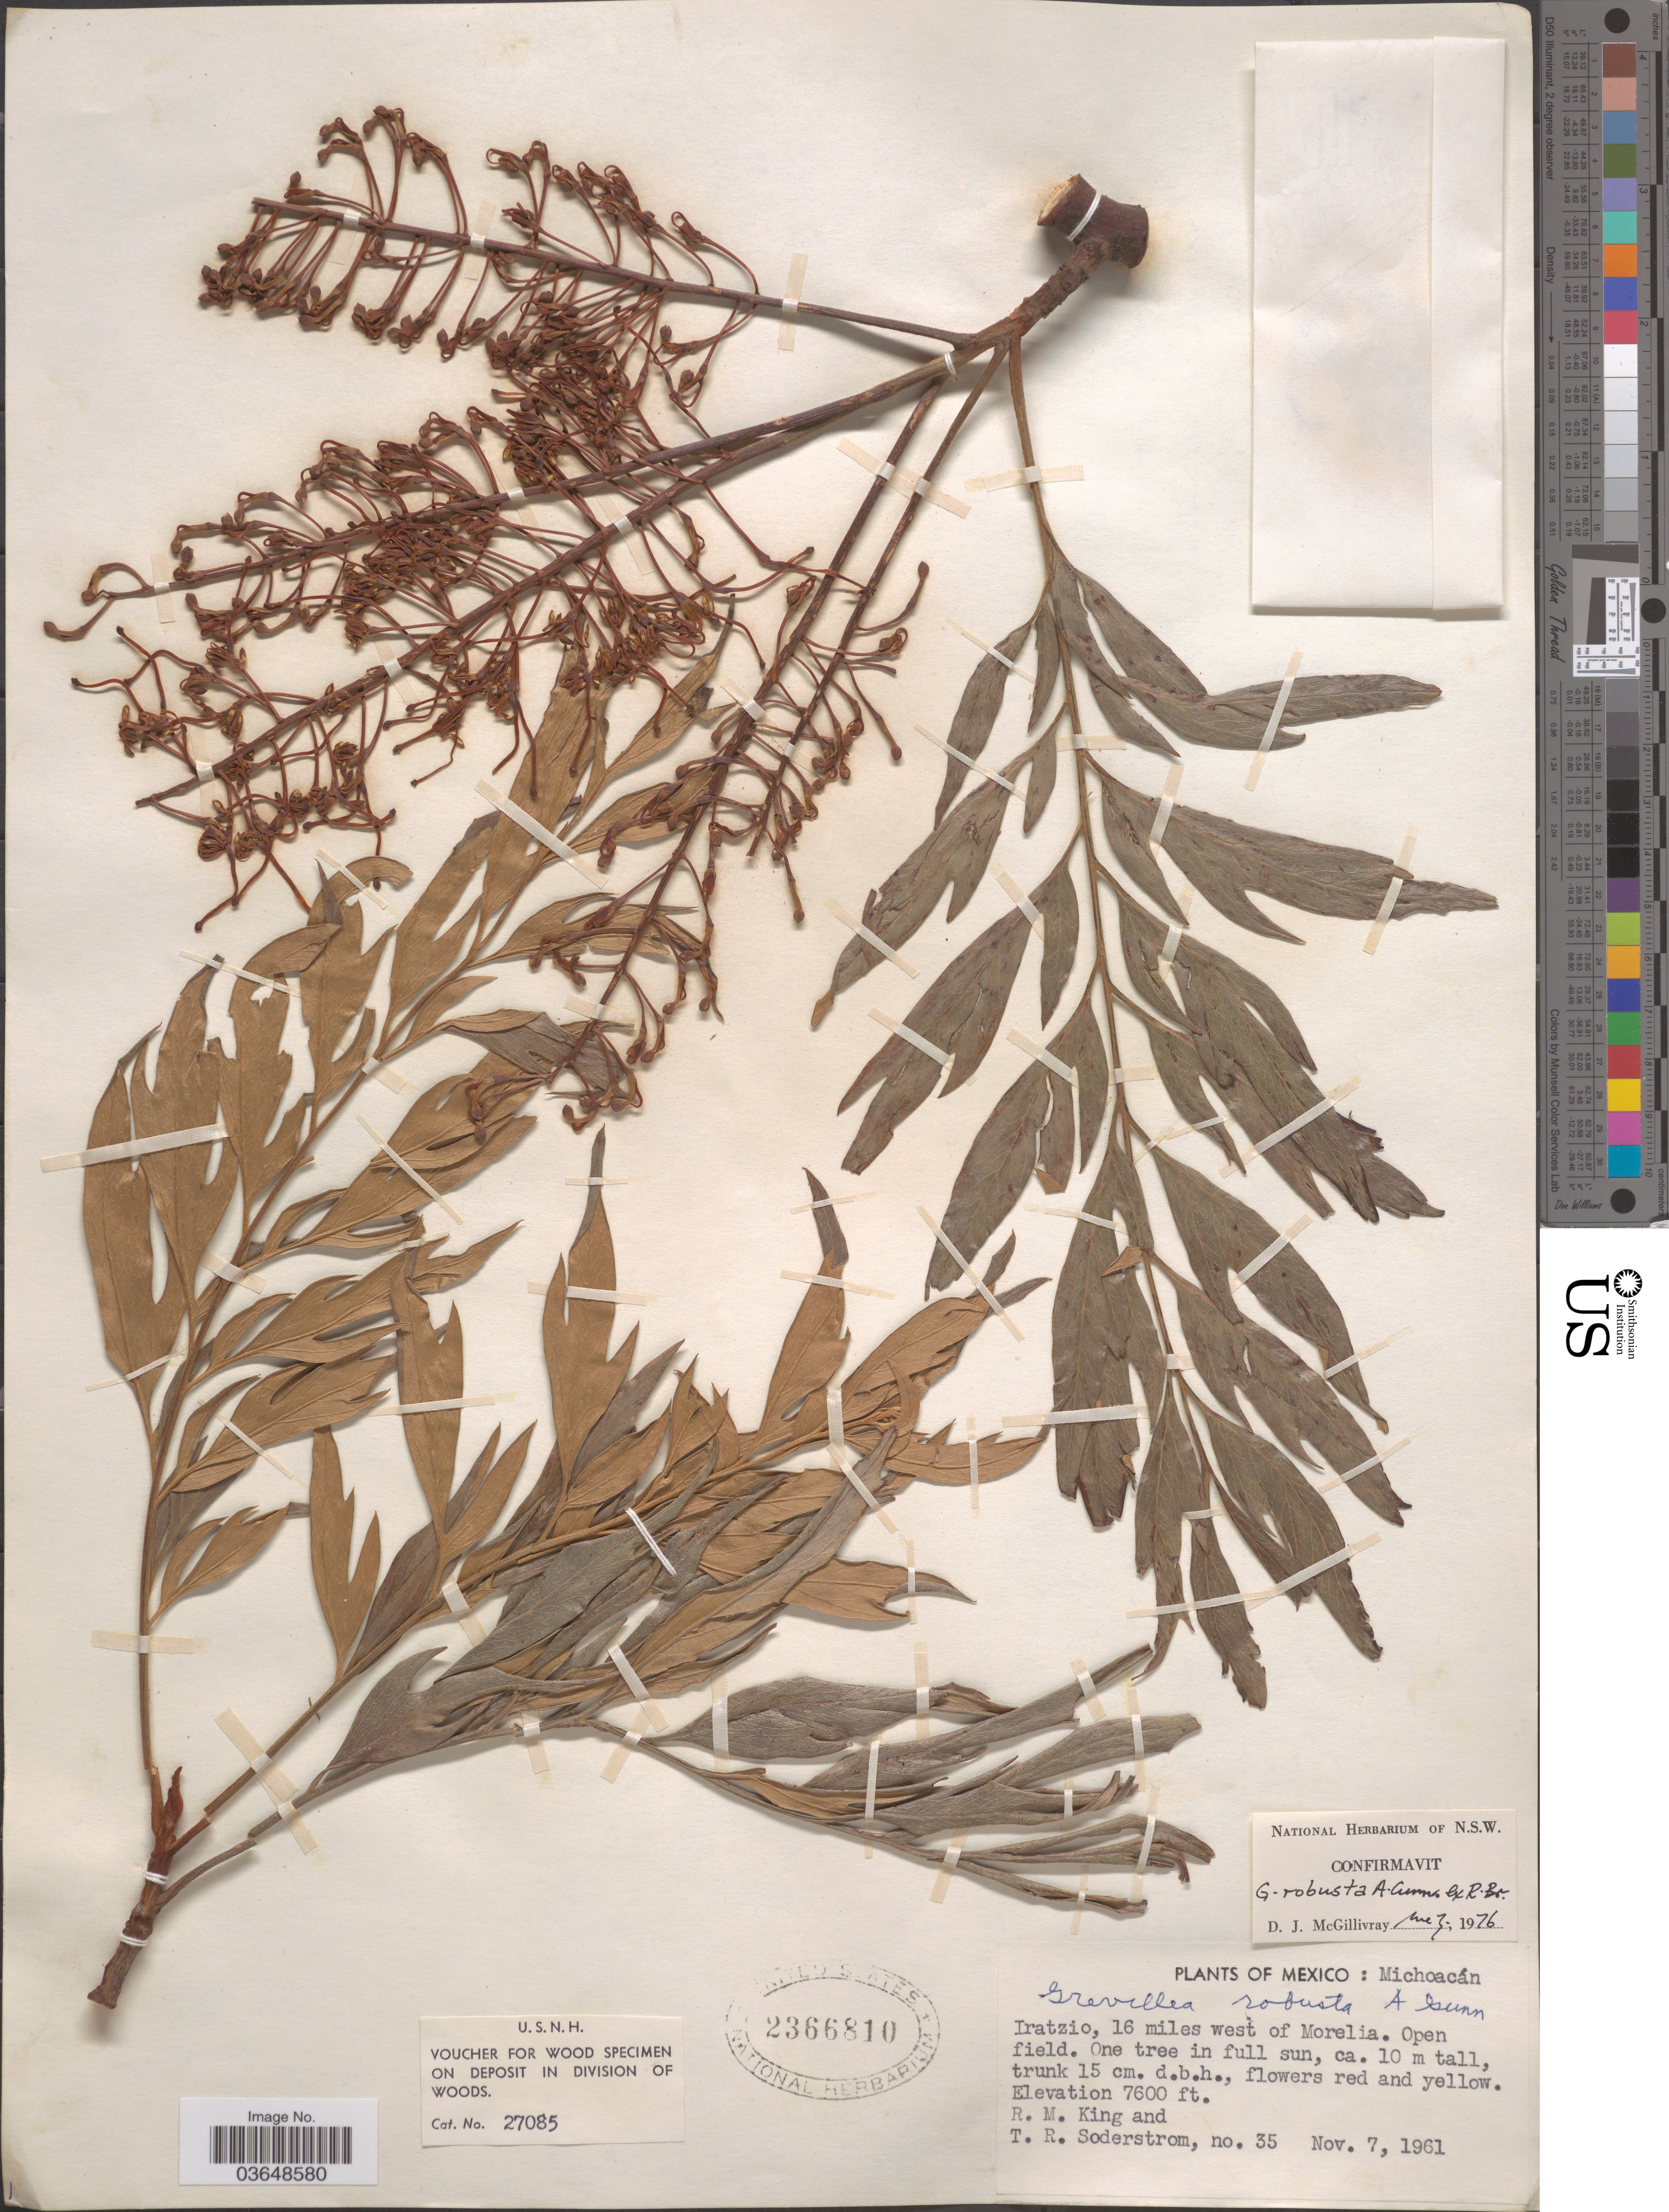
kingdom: Plantae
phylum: Tracheophyta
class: Magnoliopsida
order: Proteales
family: Proteaceae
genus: Grevillea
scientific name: Grevillea robusta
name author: A. Cunn.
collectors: R. M. King & T. R. Soderstrom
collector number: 35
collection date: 1961-11-07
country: Mexico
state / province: Michoacán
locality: Iratzio, 16 miles west of Morelia.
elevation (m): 2316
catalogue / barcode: US 2366810